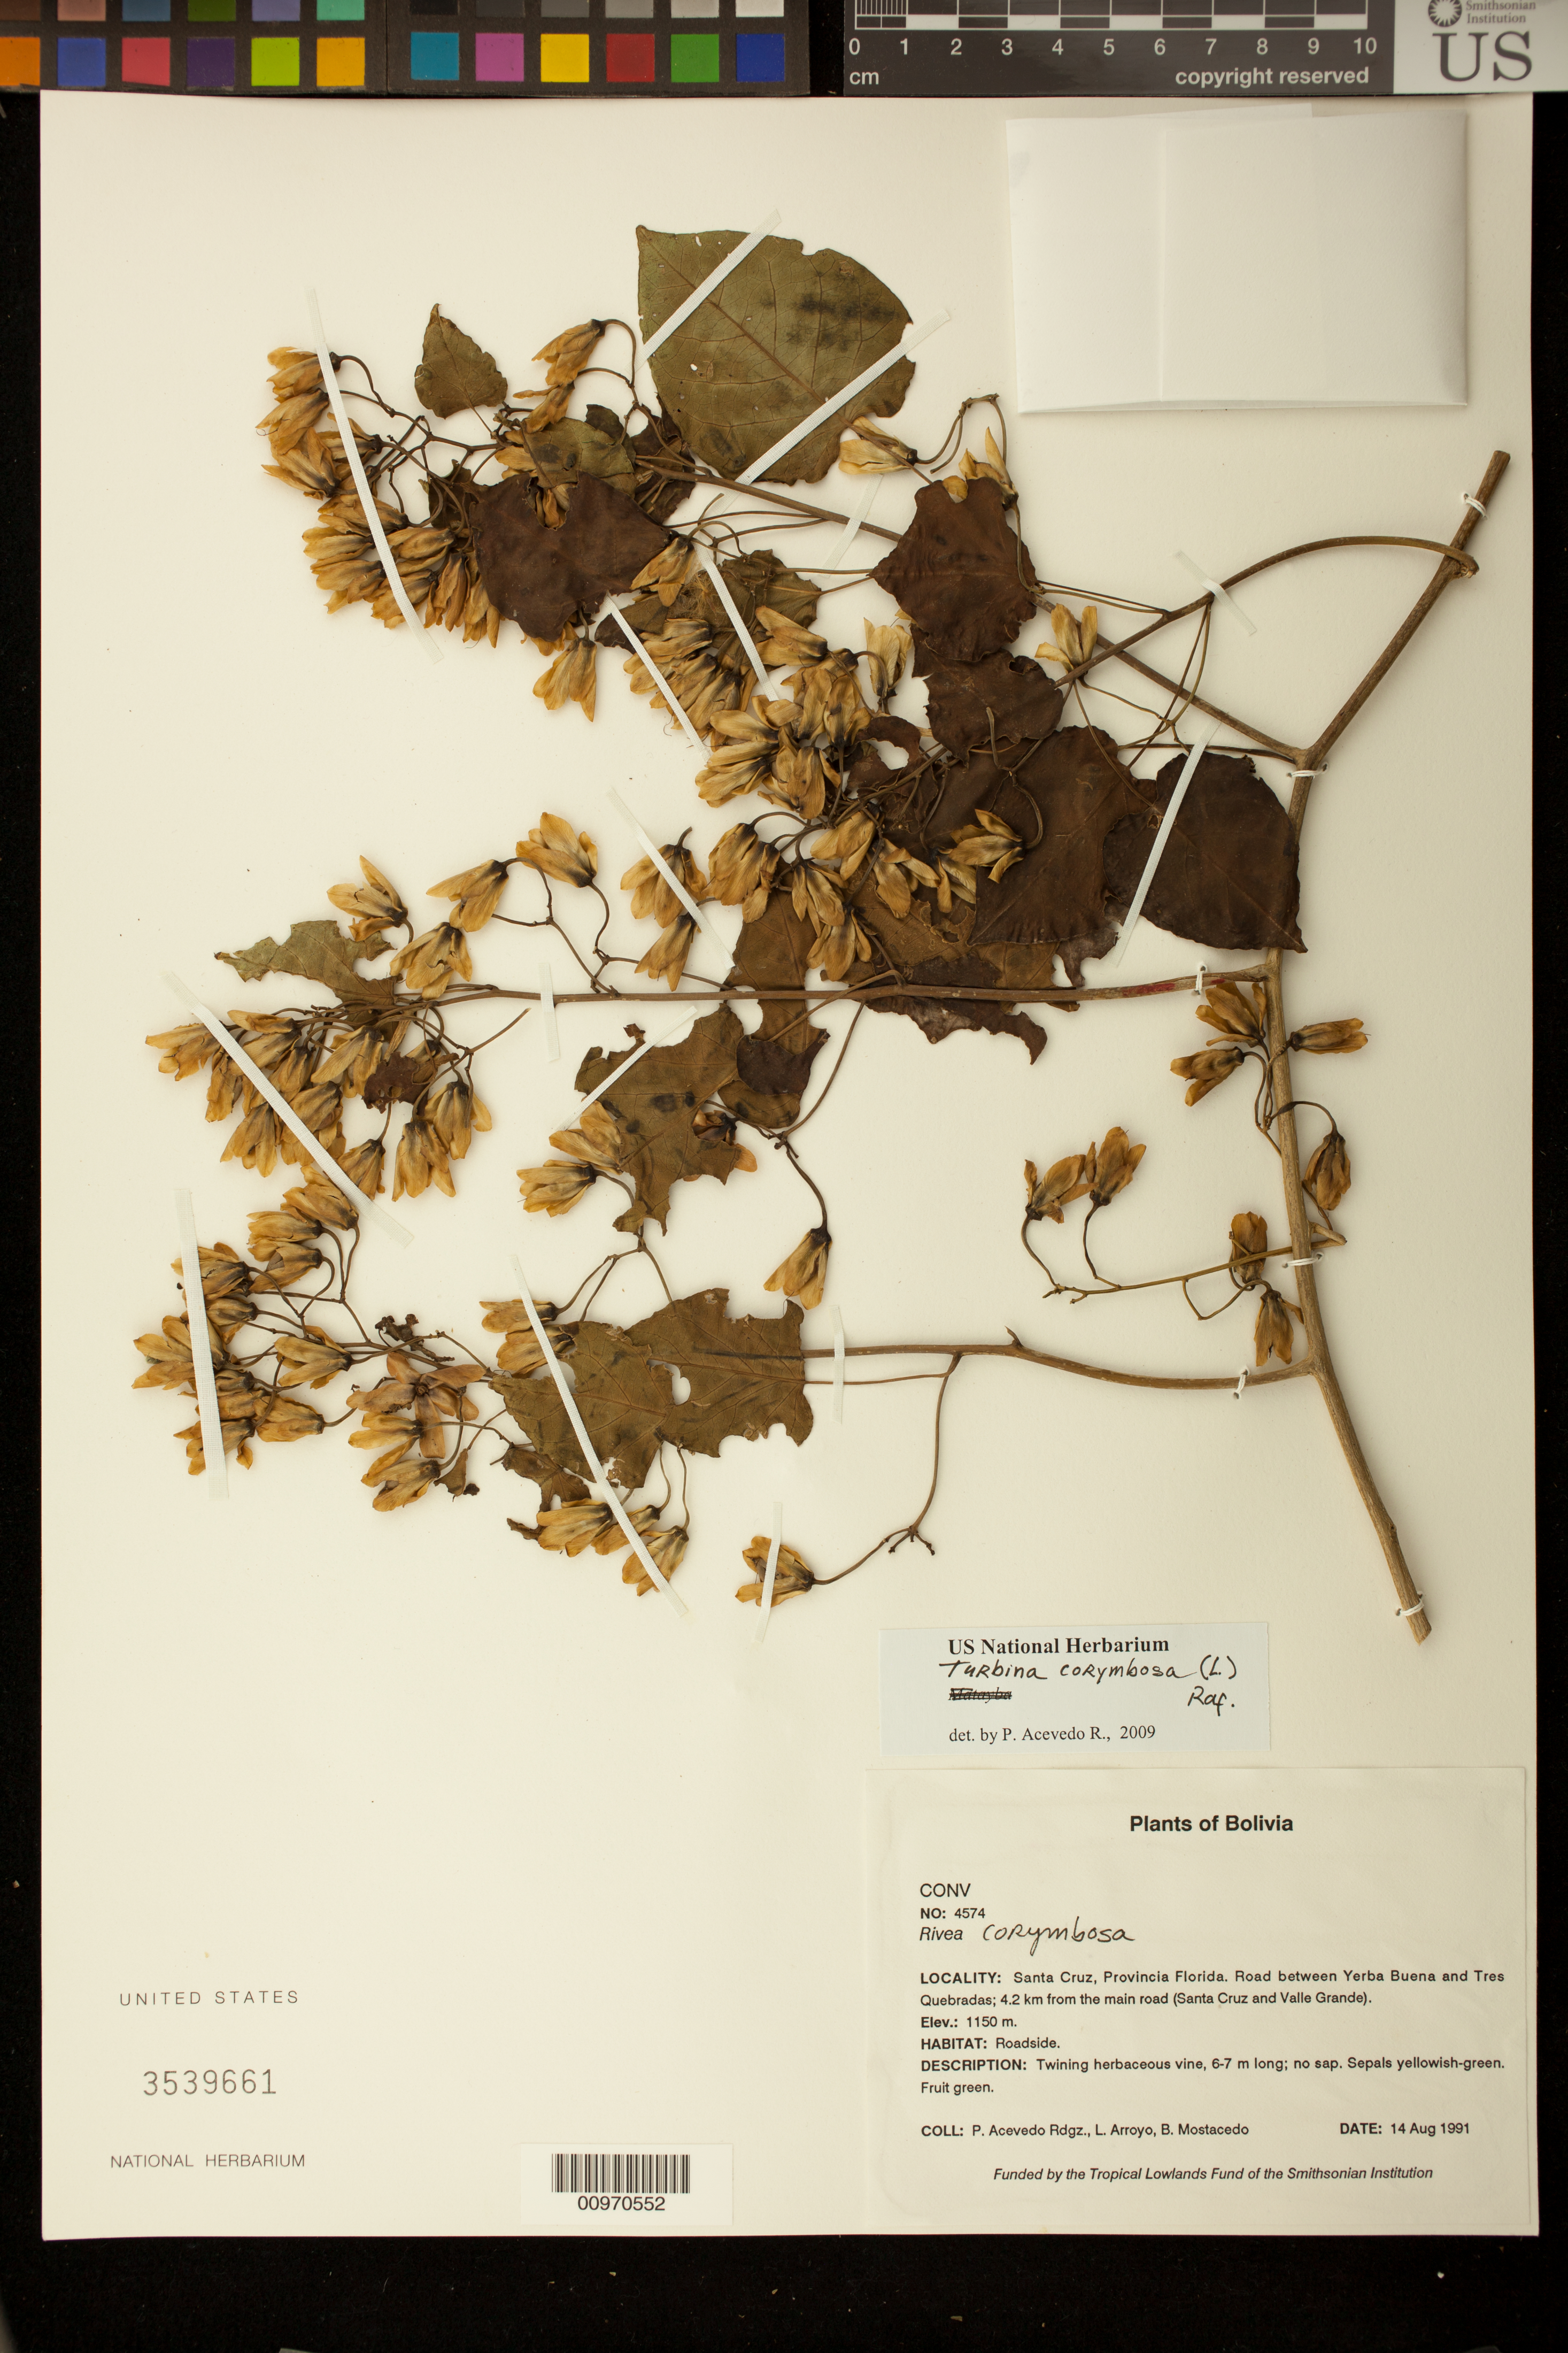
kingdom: Plantae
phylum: Tracheophyta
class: Magnoliopsida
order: Solanales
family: Convolvulaceae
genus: Turbina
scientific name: Turbina corymbosa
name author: (L.) Raf.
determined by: Acevedo-Rodríguez, P., (BOT), Smithsonian Institution - National Museum of Natural History (UNITED STATES)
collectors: P. Acevedo-Rodr., L. Arroyo & B. Mostacedo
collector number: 4574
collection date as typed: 14 Aug 1991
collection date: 1991-08-14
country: Bolivia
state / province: Santa Cruz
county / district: Florida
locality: Depart. Santa Cruz, Provincia Florida. Road between Yerba Buena and Tres Quebradas; 4.2 km from the main road (Depart. Santa Cruz and Valle Grande).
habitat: Roadside.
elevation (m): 1150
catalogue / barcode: US 3539661